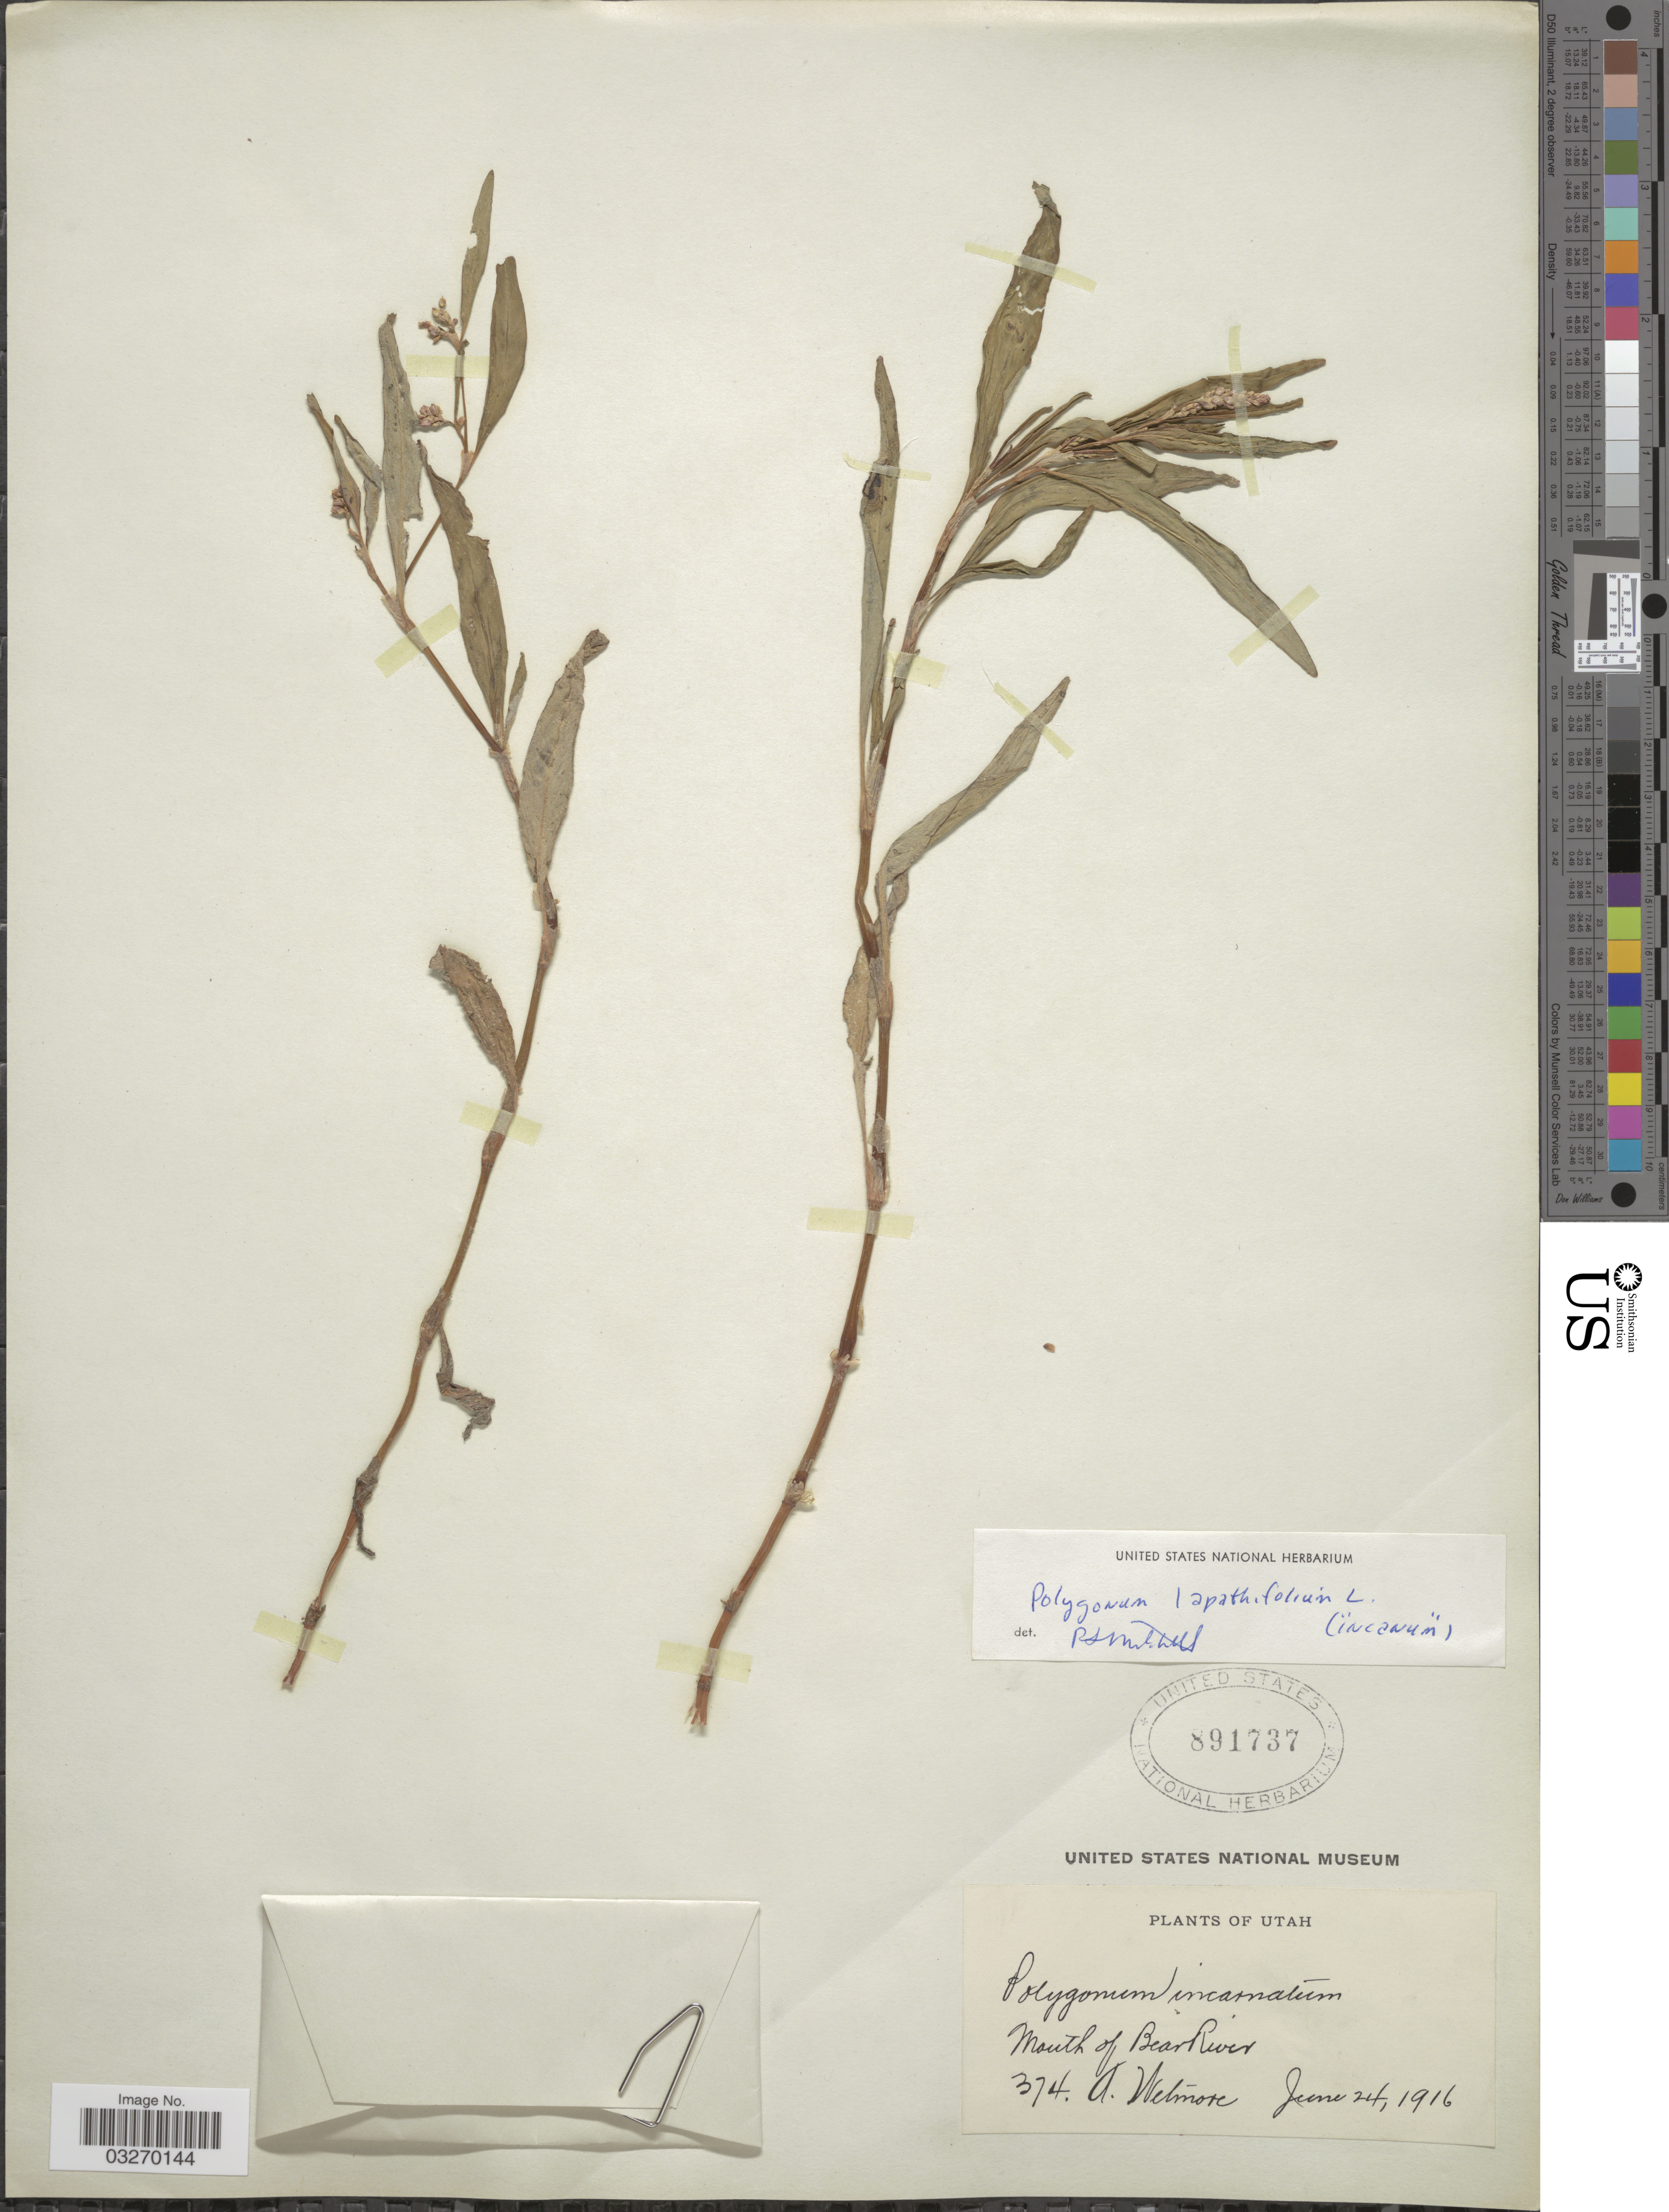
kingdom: Plantae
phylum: Tracheophyta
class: Magnoliopsida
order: Caryophyllales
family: Polygonaceae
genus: Persicaria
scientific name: Persicaria lapathifolia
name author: (L.) Delarbre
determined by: Atha, D. E.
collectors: A. Wetmore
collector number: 374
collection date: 1916-06-24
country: United States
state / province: Utah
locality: Mouth of Bear River.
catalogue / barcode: US 891737